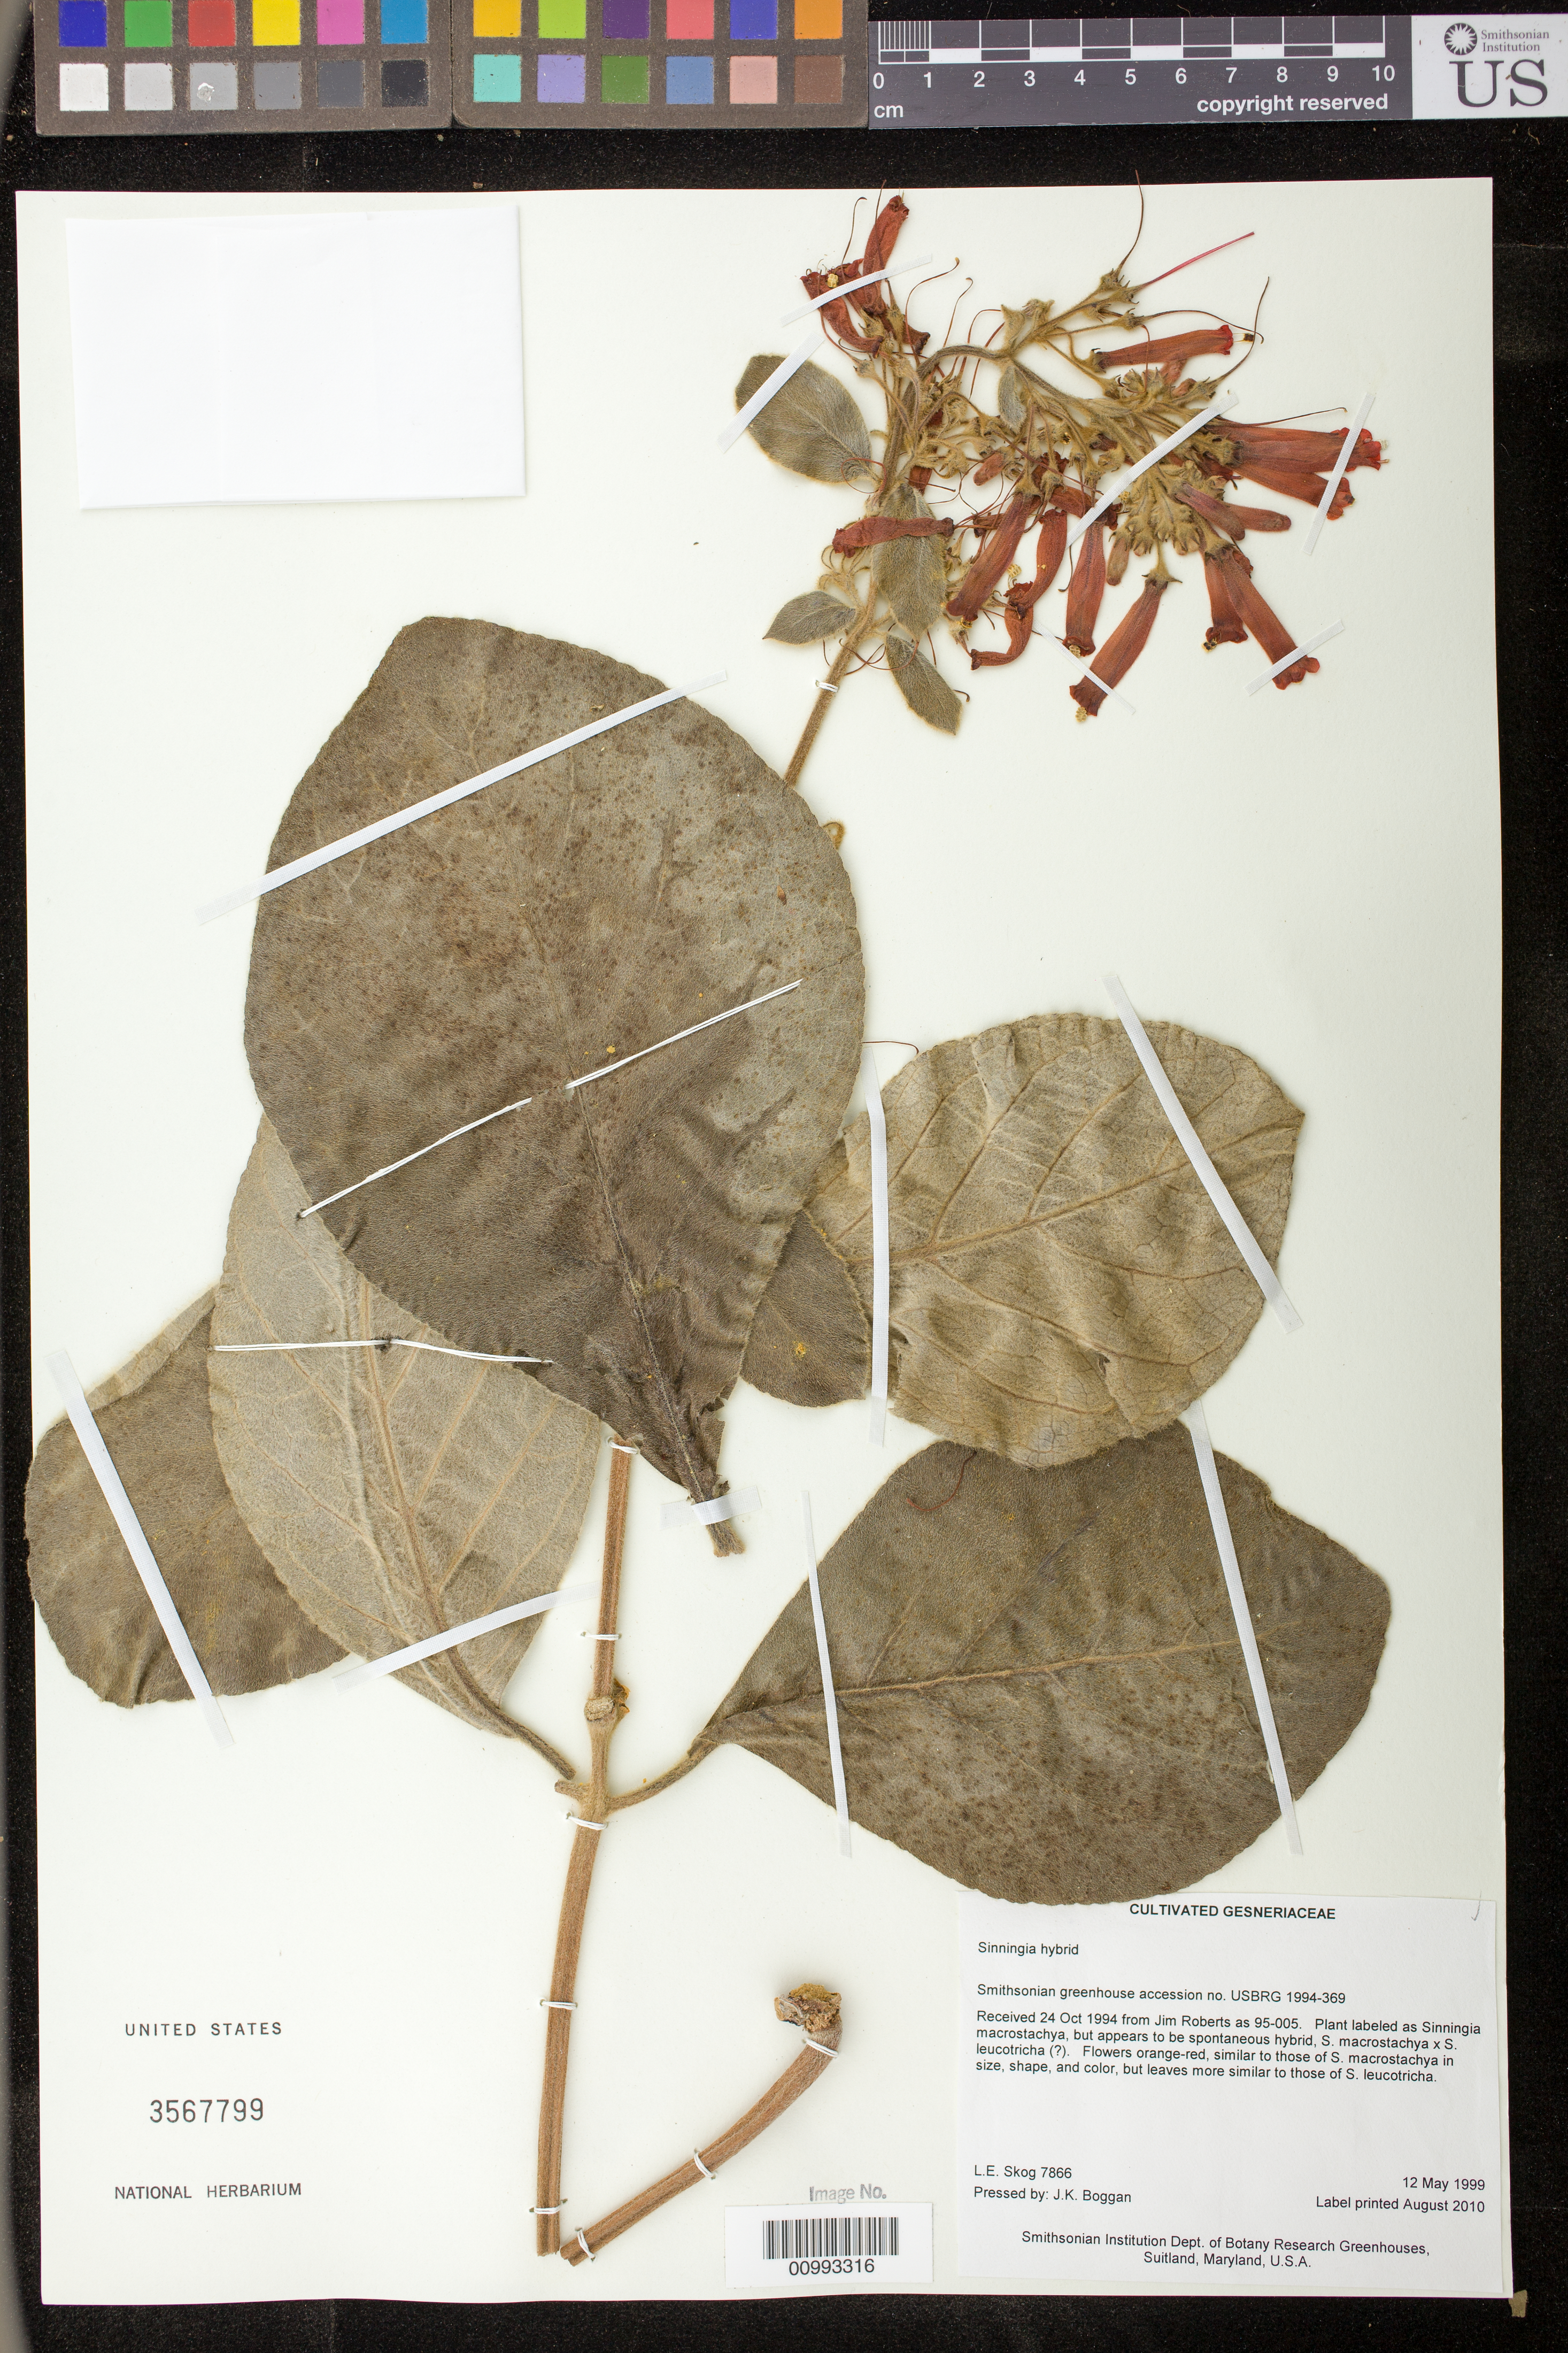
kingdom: Plantae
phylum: Tracheophyta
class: Magnoliopsida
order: Lamiales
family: Gesneriaceae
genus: Sinningia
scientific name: Sinningia hybrid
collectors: L. E. Skog & J. K. Boggan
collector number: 7866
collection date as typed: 12 May 1999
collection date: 1999-05-12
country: United States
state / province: Maryland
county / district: Prince George's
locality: Smithsonian Institution Dept. of Botany Research Greenhouses, Suitland, Maryland, U.S.A.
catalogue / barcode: US 3567799